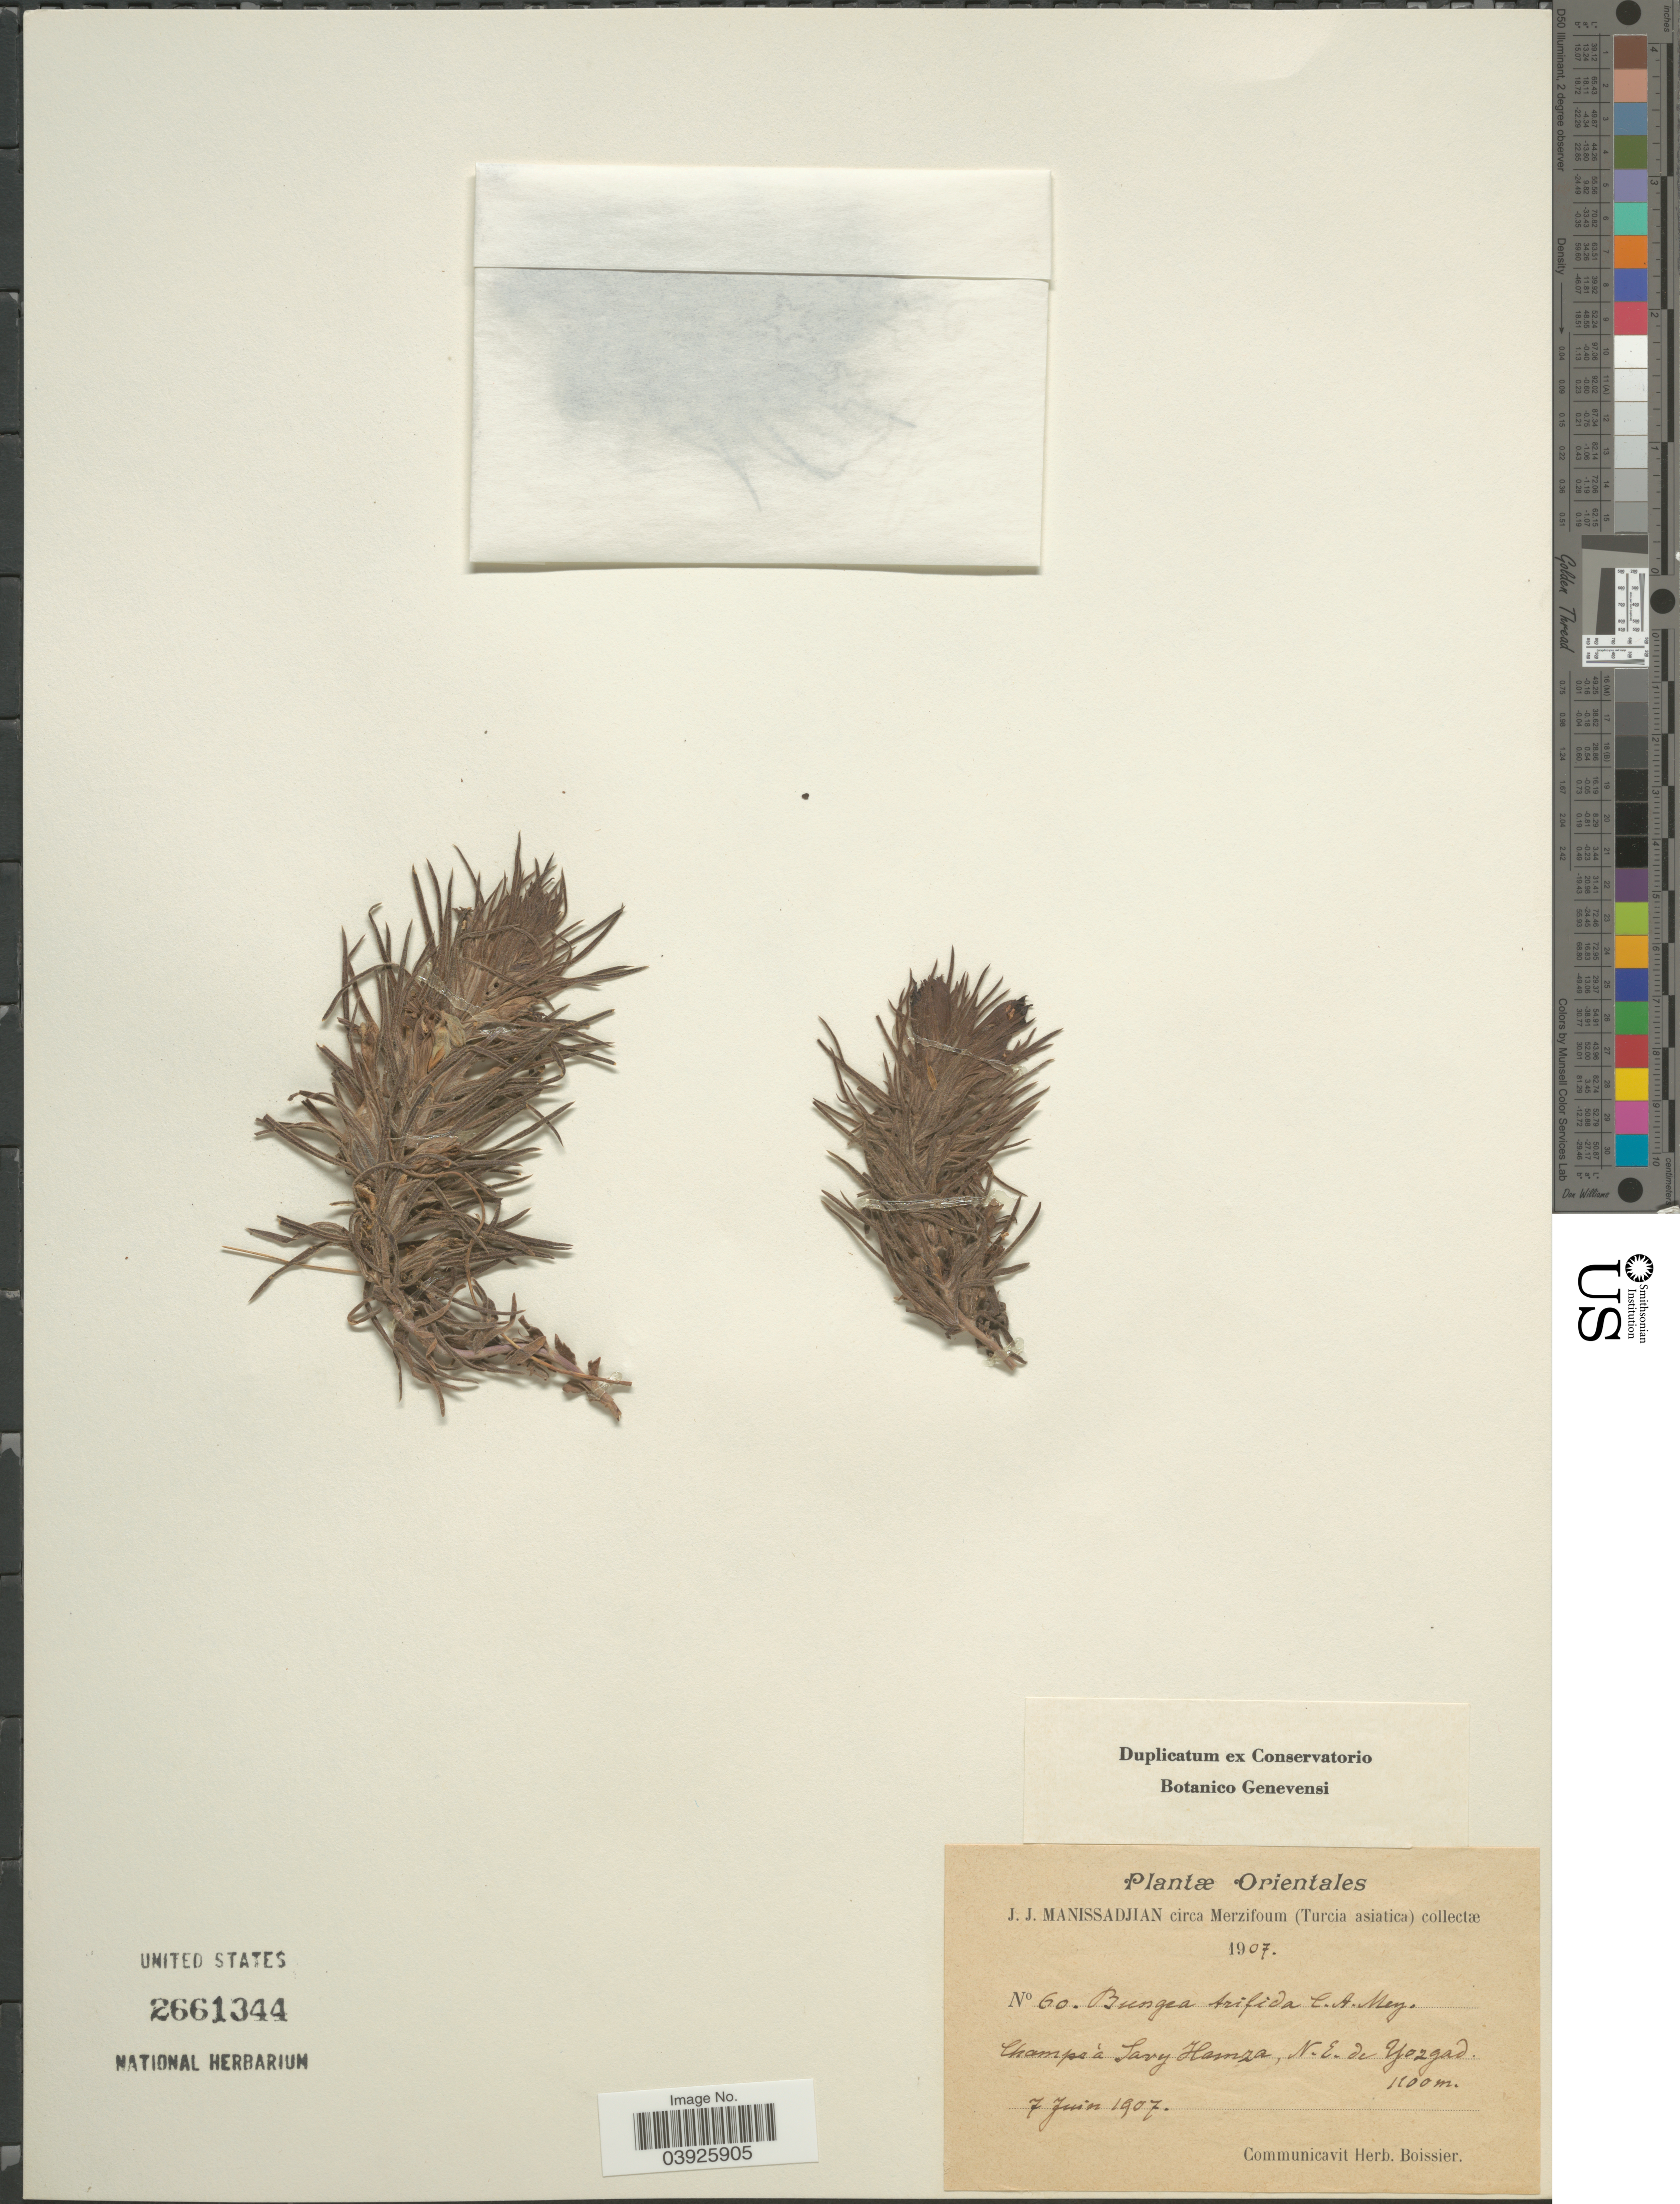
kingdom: Plantae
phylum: Tracheophyta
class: Magnoliopsida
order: Lamiales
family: Orobanchaceae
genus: Bungea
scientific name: Bungea trifida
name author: (Vahl) C.A. Mey.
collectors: J. Manissadjian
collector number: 60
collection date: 1907-06-07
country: Turkey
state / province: Yozgat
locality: Orientales. Champs à Savy Hamza, N.E. de Yozgad.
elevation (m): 1100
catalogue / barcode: US 2661344